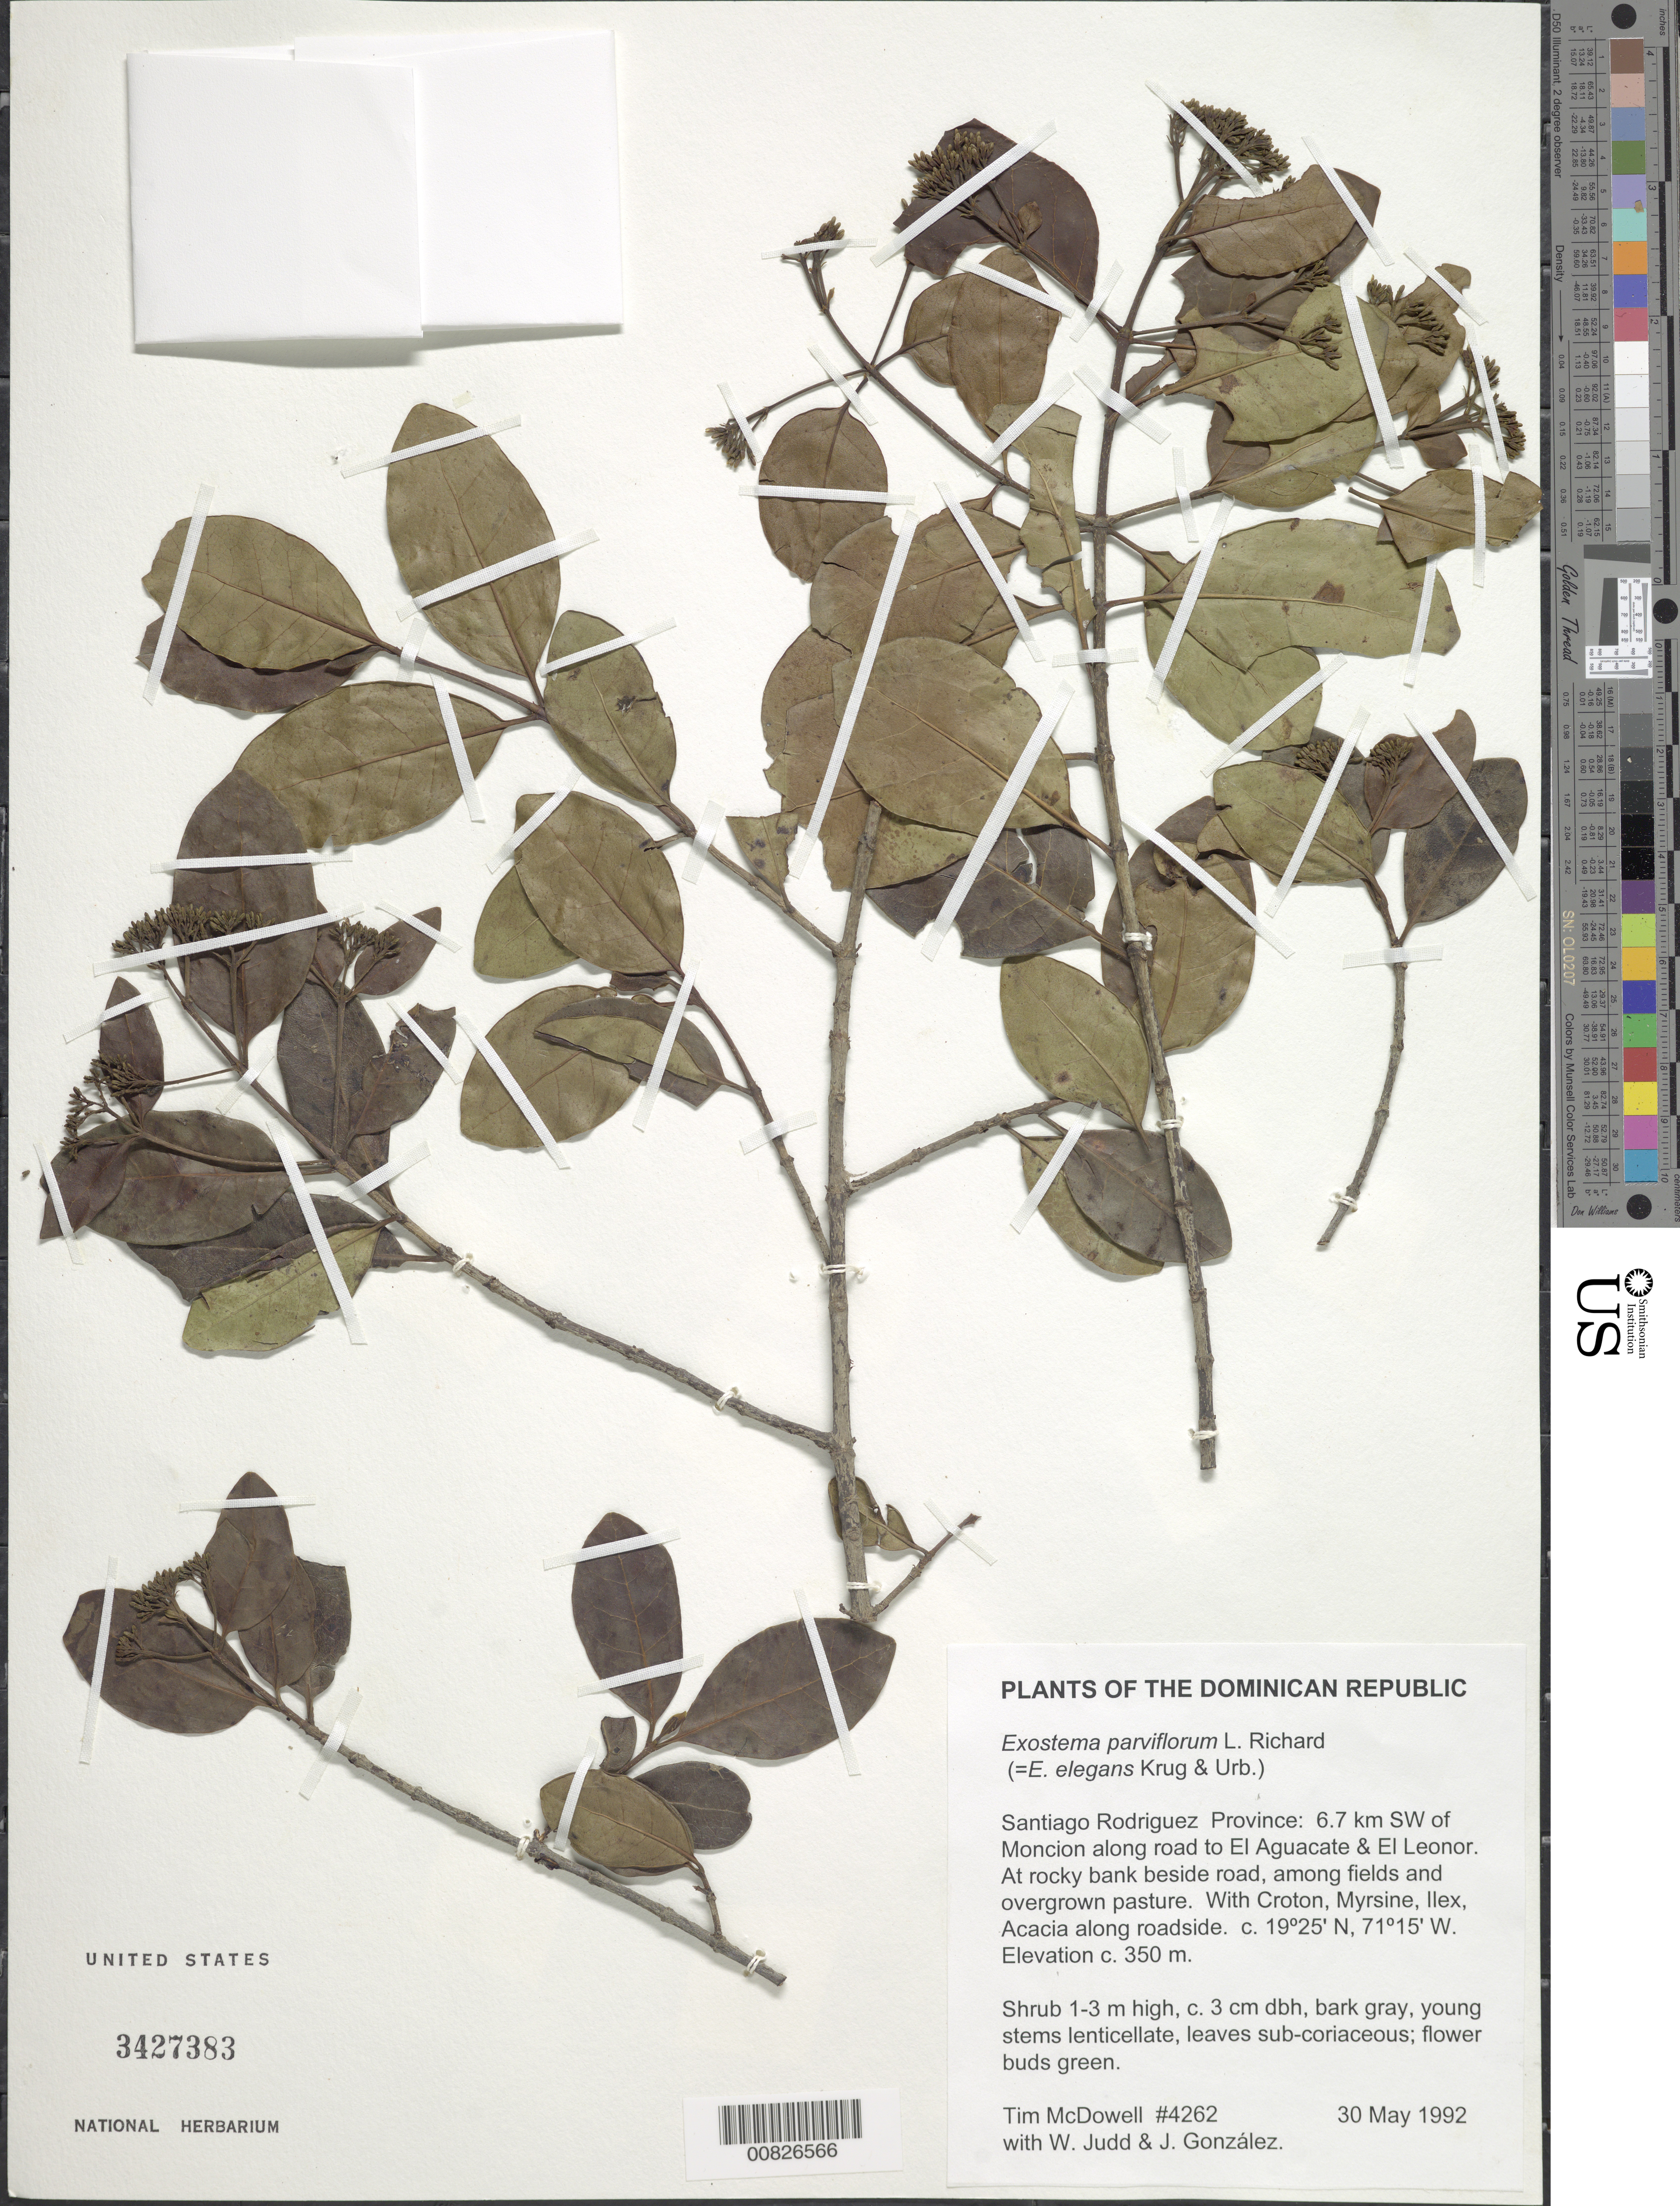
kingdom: Plantae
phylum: Tracheophyta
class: Magnoliopsida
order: Gentianales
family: Rubiaceae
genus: Exostema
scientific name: Exostema parviflorum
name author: A. Rich. ex Humb. & Bonpl.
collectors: T. McDowell, J. Judd & J. González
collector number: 4262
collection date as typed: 30 May 1992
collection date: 1992-05-30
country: Dominican Republic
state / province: Santiago Rodríguez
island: Hispaniola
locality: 6.7 km SW of Moncion alond road to El Aguacate & El Leonor.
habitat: Along roadside at rocky bank, among fields and overgrown pasture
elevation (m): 350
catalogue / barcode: US 3427383